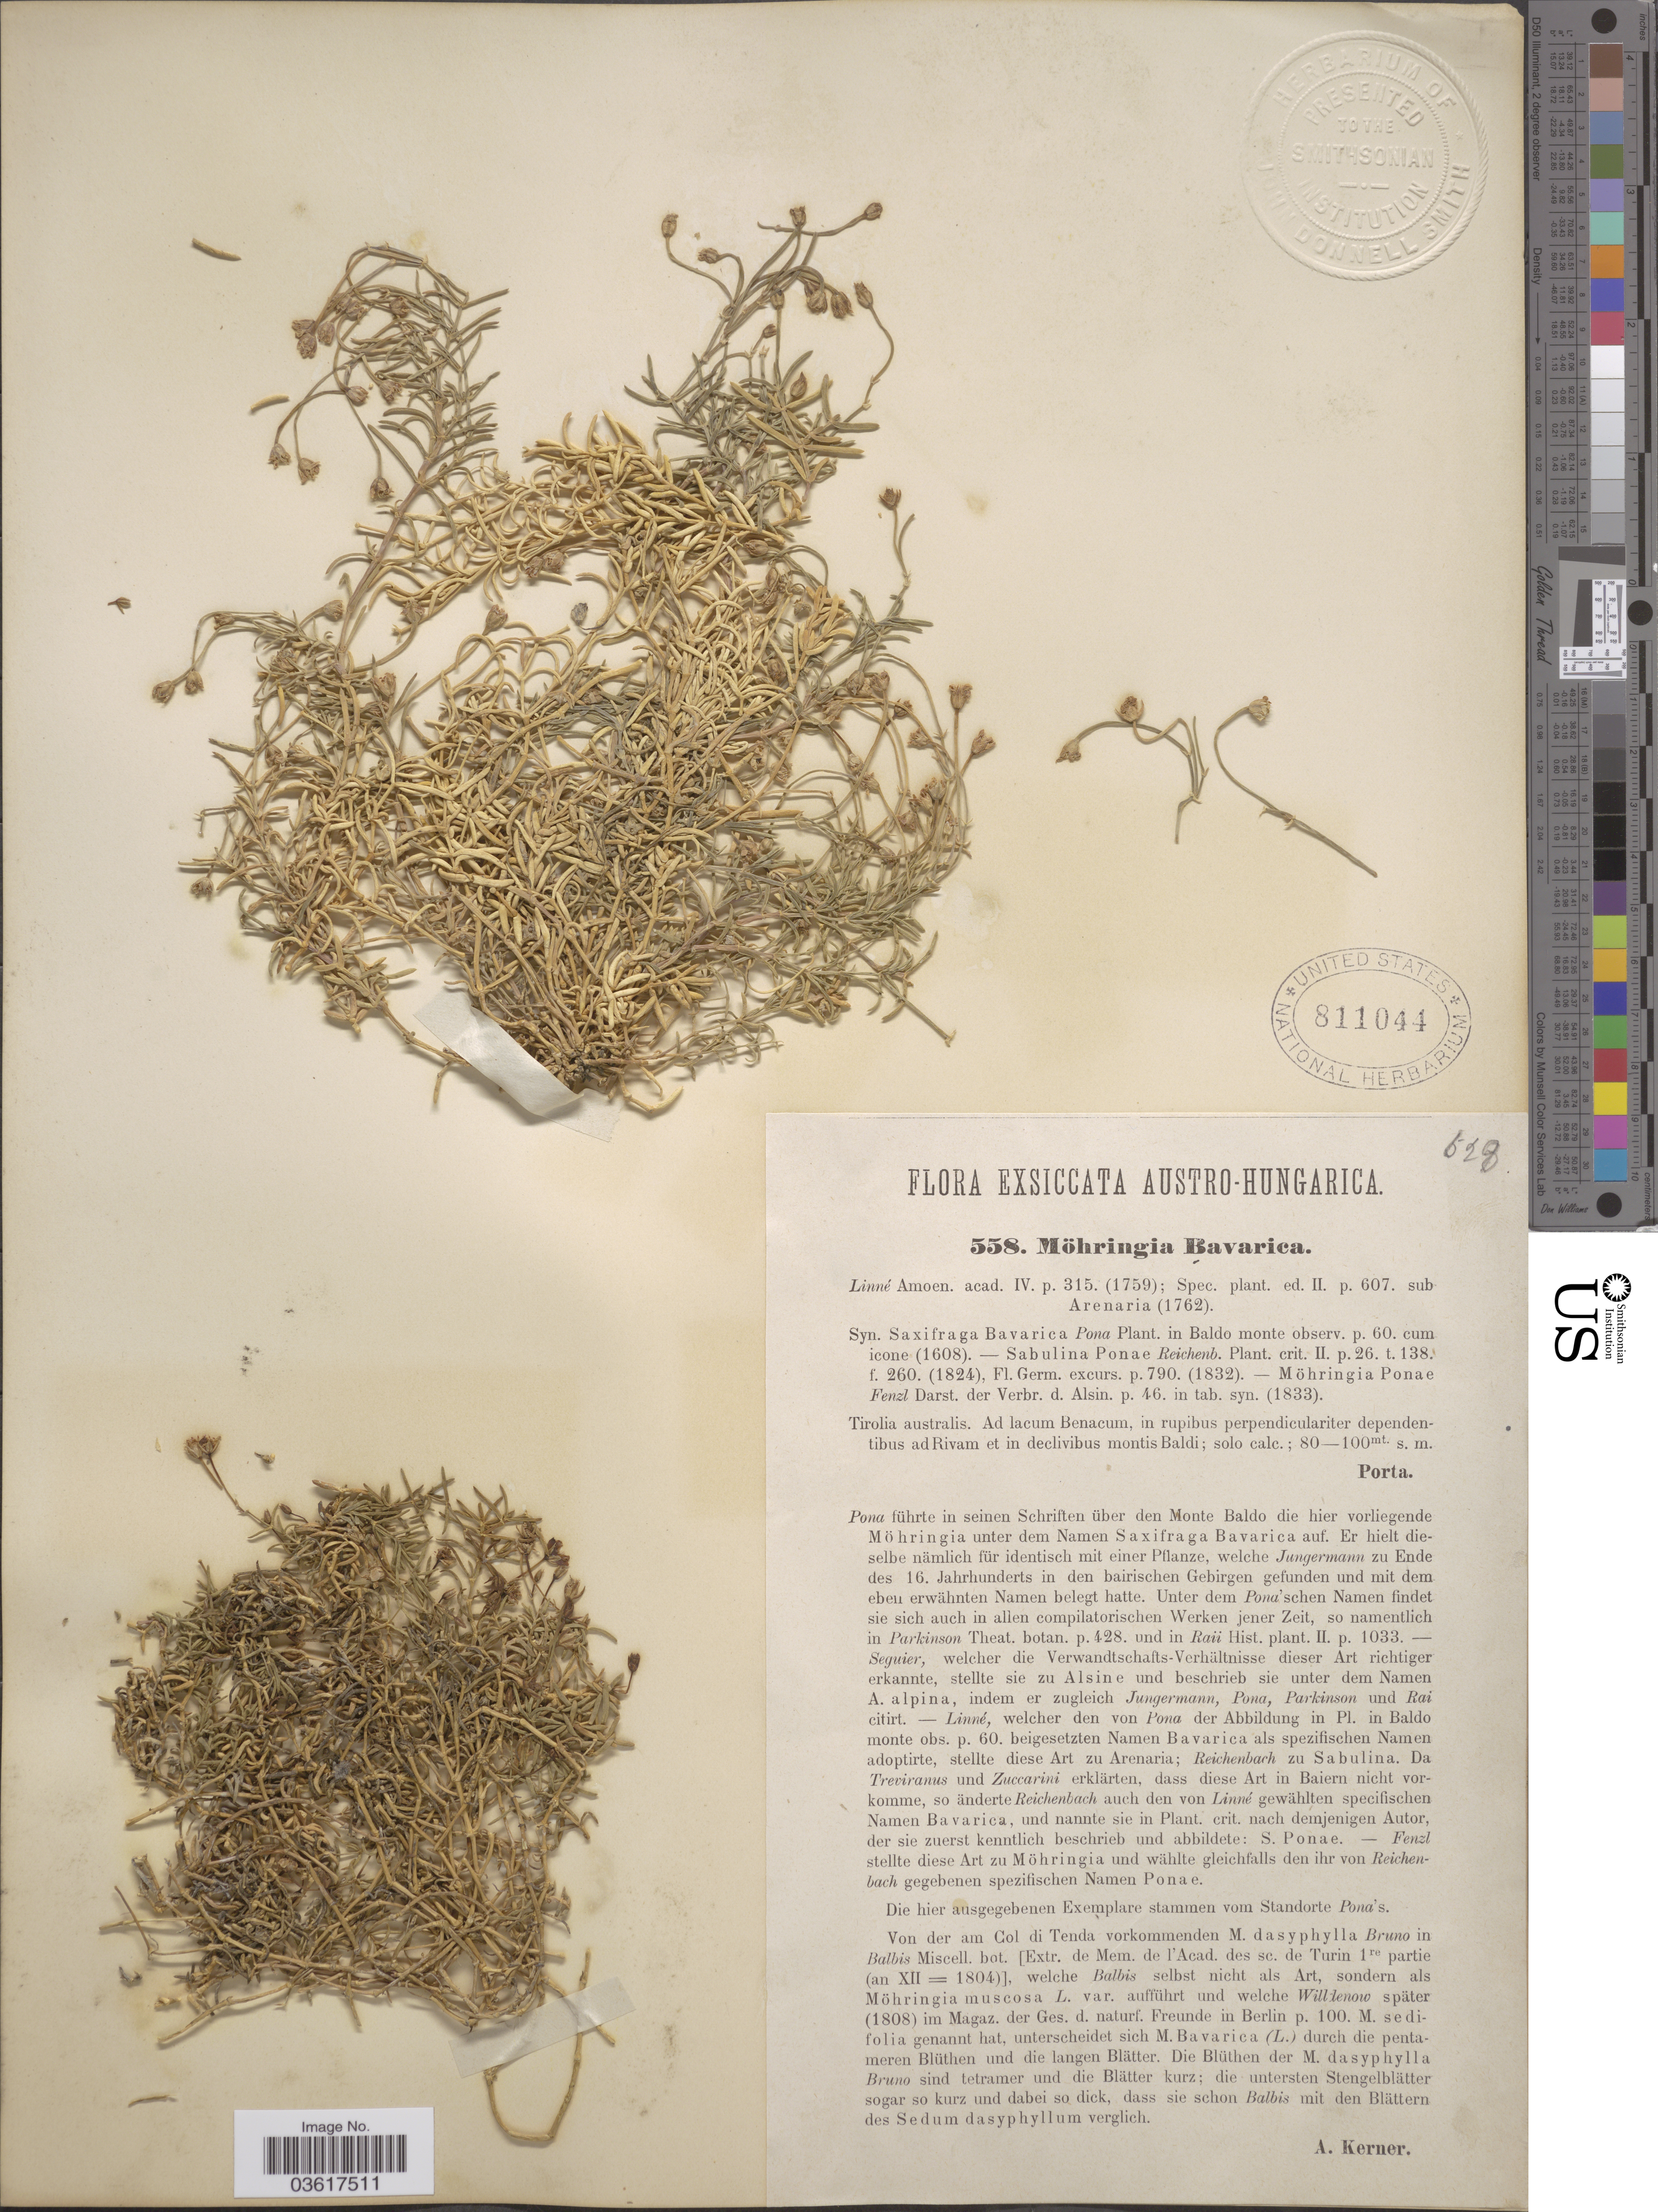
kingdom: Plantae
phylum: Tracheophyta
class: Magnoliopsida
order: Caryophyllales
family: Caryophyllaceae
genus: Moehringia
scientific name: Moehringia bavarica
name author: (L.) Gren.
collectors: A. Kerner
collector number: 558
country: Italy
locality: Austro-Hungarica. Tirolia australis. Ad lacum Benacum, rupibus perpendiculariter dependentibus ad Rivam et in declivibus montis Baldi.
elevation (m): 80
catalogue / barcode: US 811044